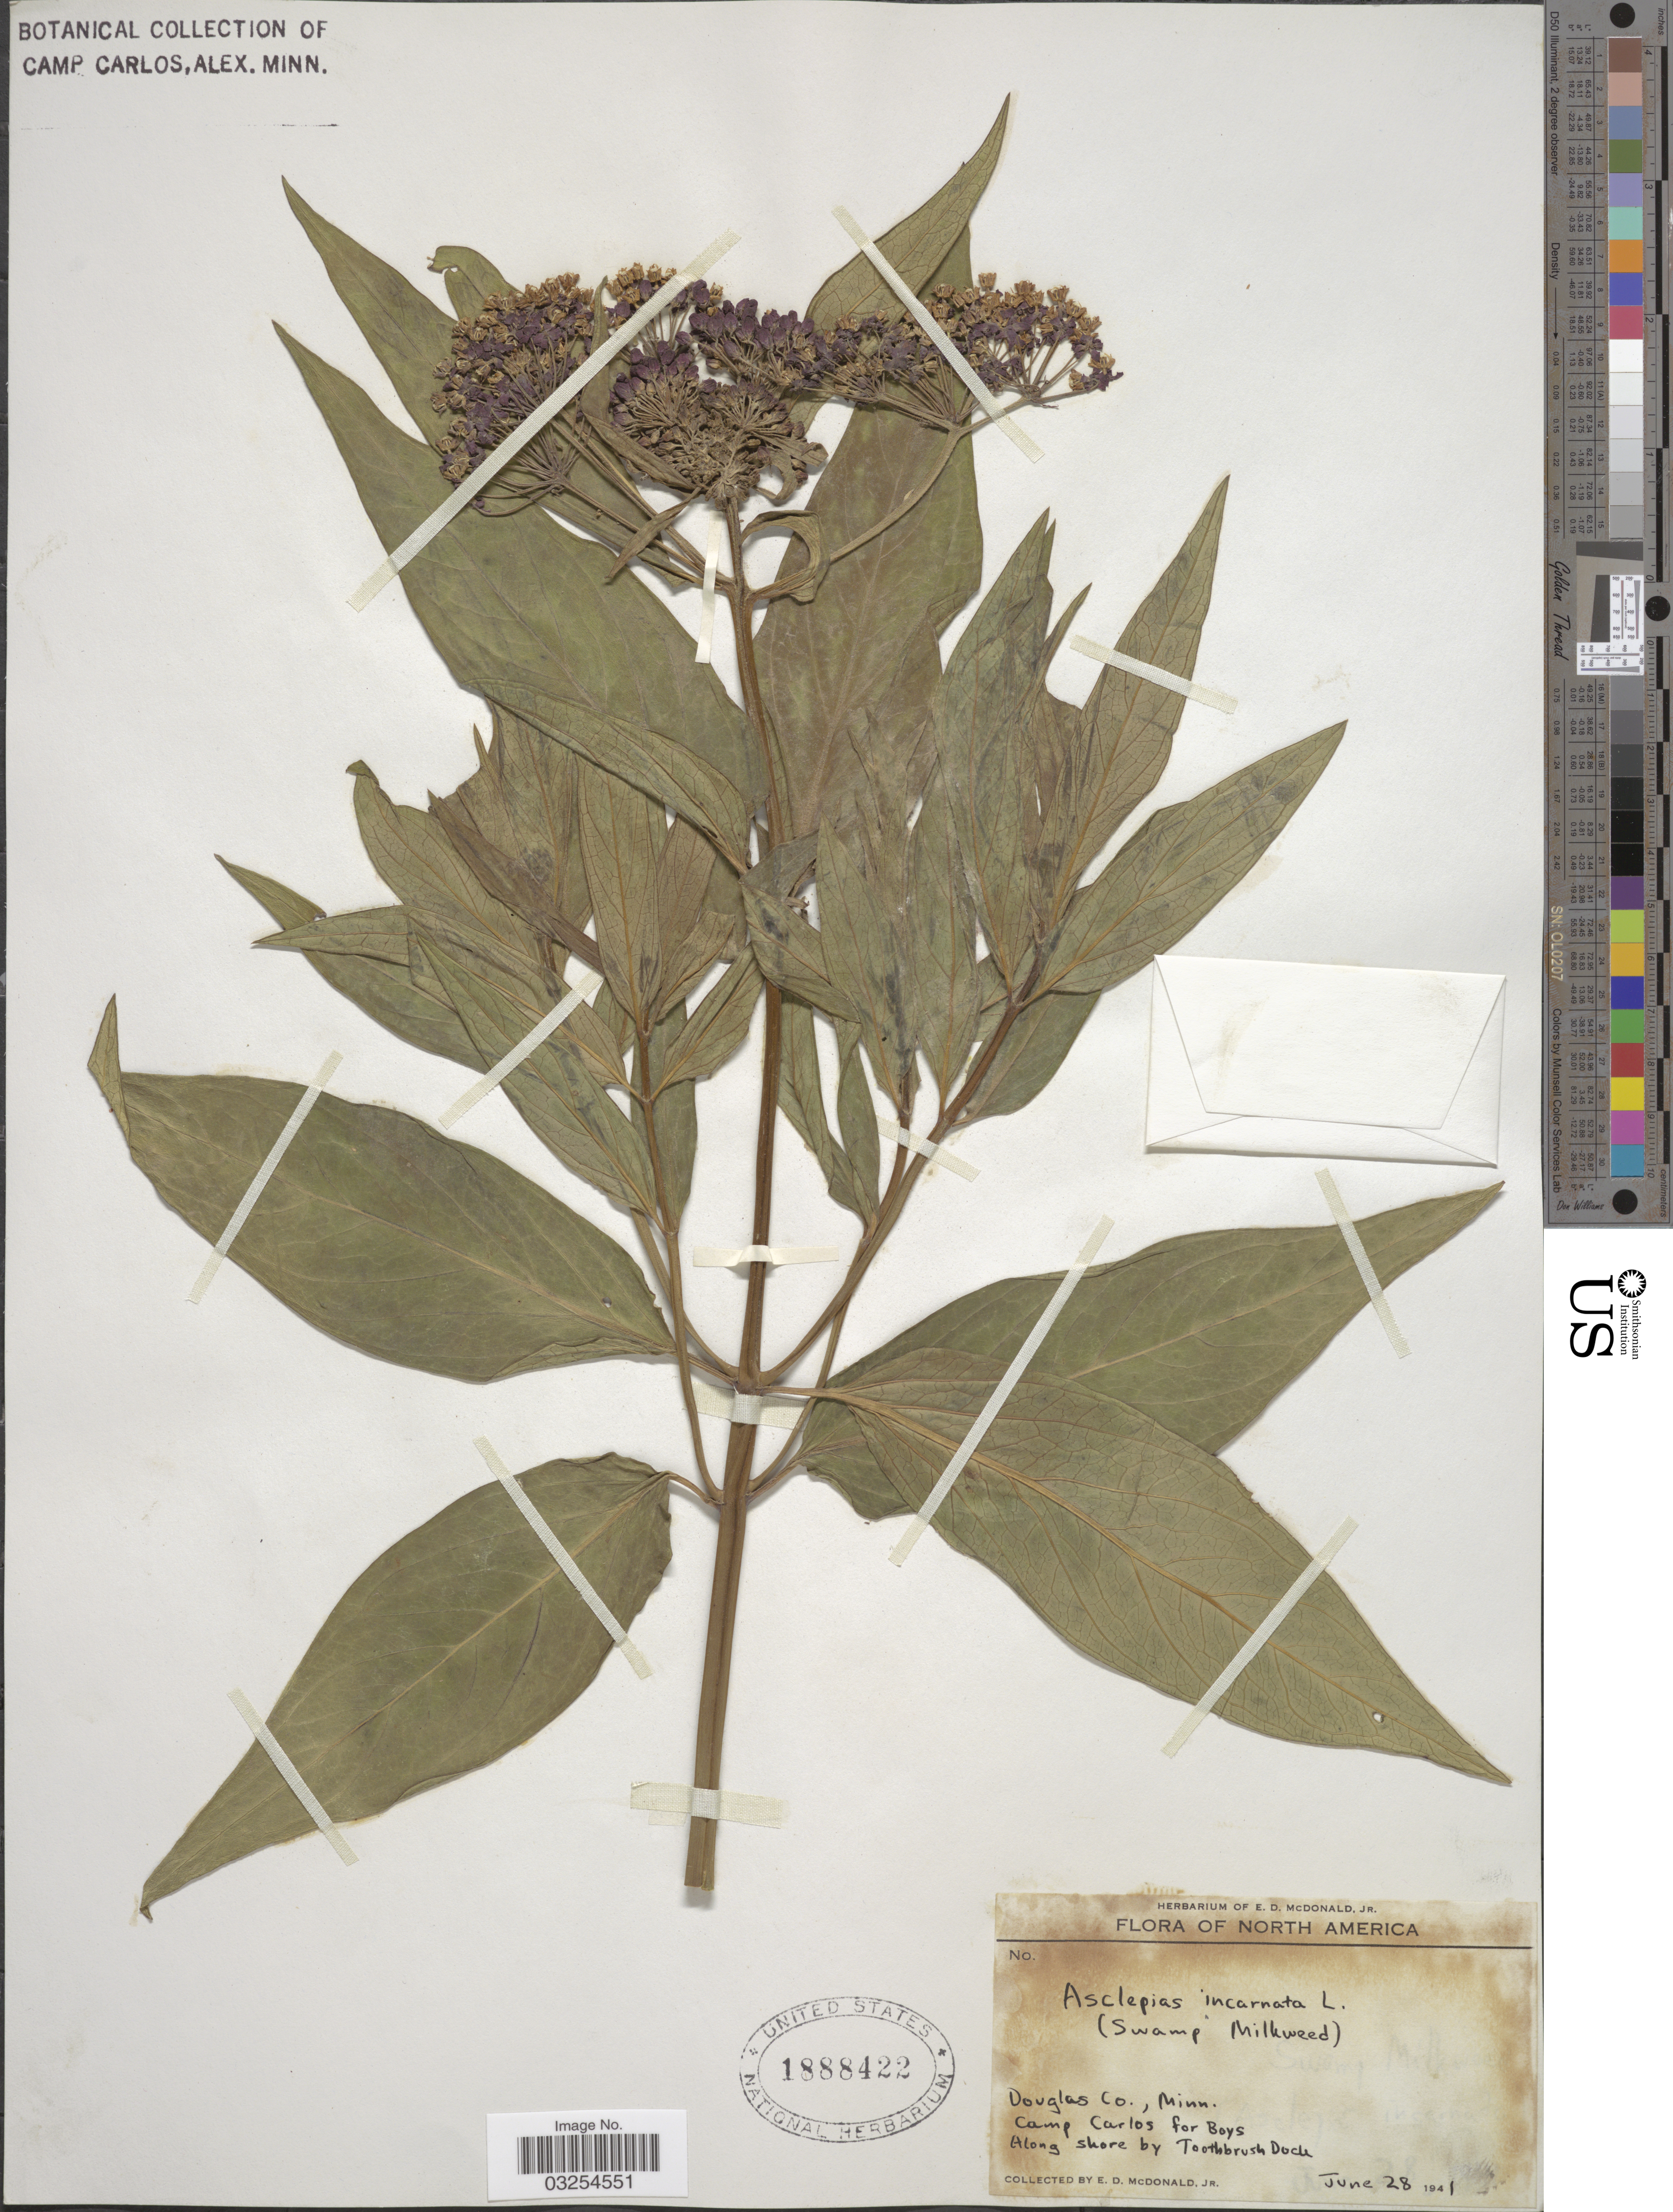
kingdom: Plantae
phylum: Tracheophyta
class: Magnoliopsida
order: Gentianales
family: Apocynaceae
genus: Asclepias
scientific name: Asclepias incarnata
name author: L.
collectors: E. D. McDonald Jr.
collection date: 1841-06-28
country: United States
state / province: Minnesota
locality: Douglas Co. Camp Carlos for Boys. Along shore by Toothbrush Dock.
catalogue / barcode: US 1888422